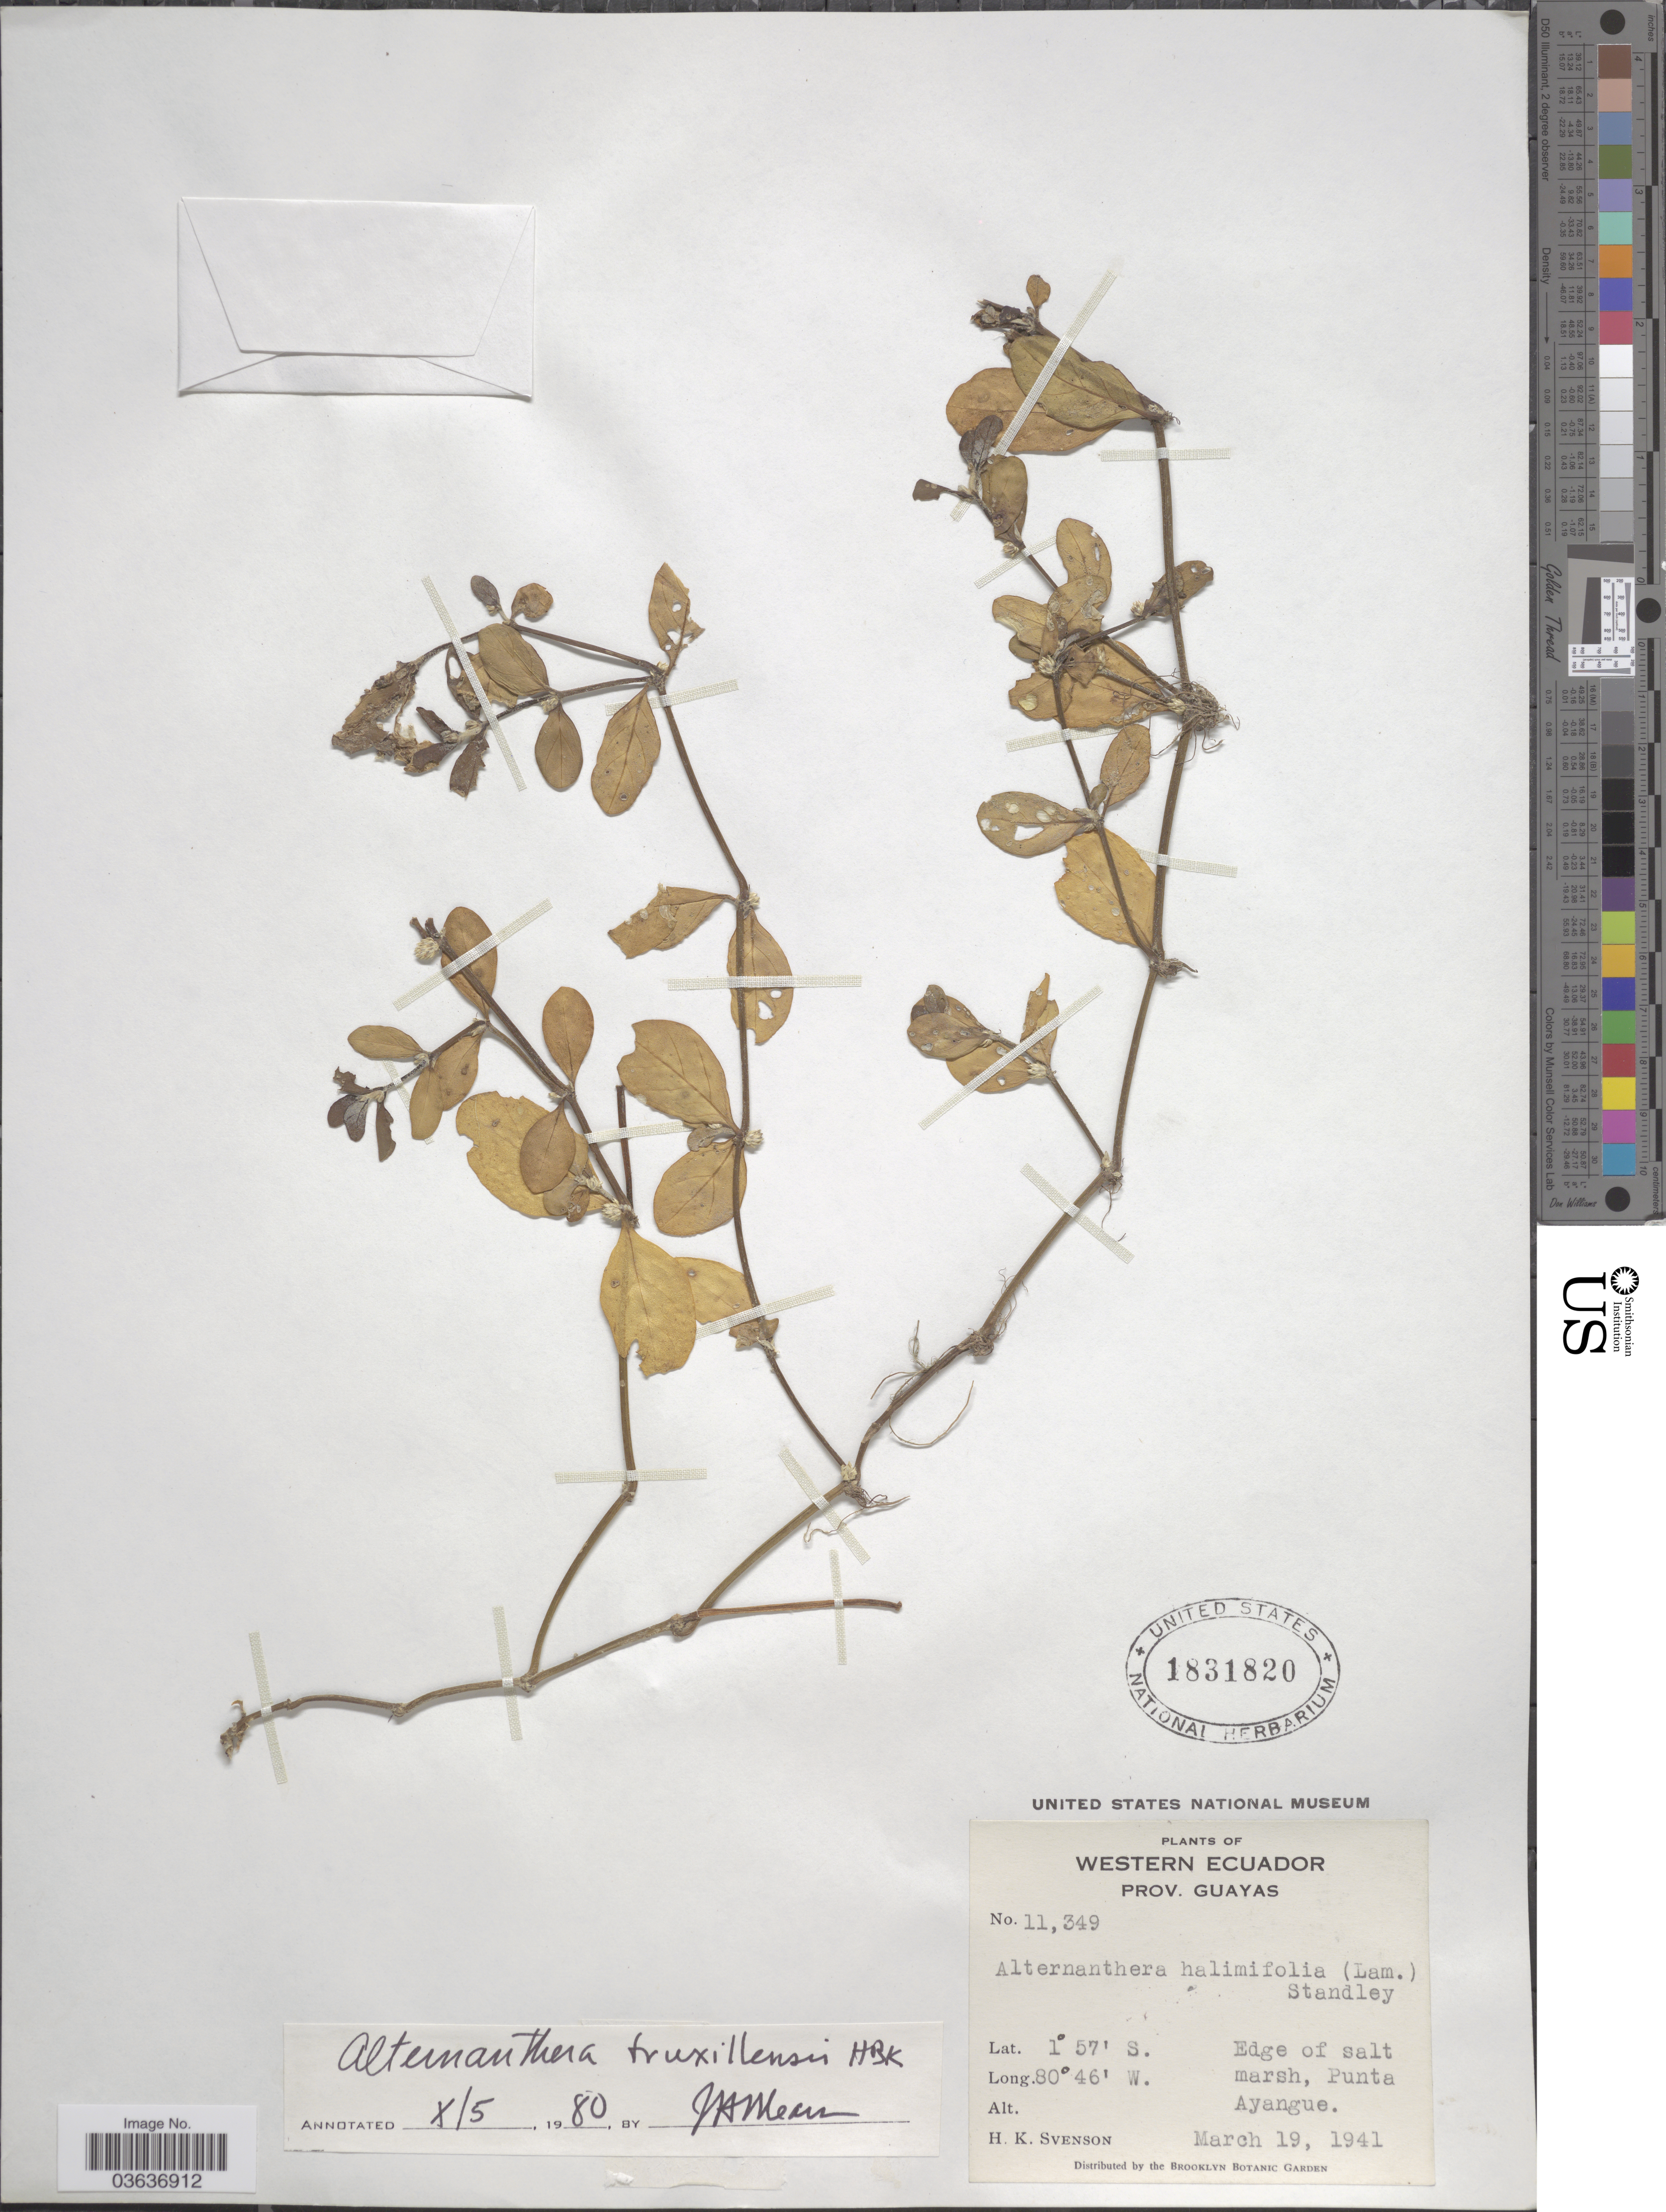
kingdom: Plantae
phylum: Tracheophyta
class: Magnoliopsida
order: Caryophyllales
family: Amaranthaceae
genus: Alternanthera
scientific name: Alternanthera truxillensis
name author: Kunth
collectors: H. K. Svenson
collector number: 11349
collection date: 1941-03-19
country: Ecuador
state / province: Guayas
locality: Western Ecuador. Edge of salt marsh, Punta Ayangue.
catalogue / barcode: US 1831820